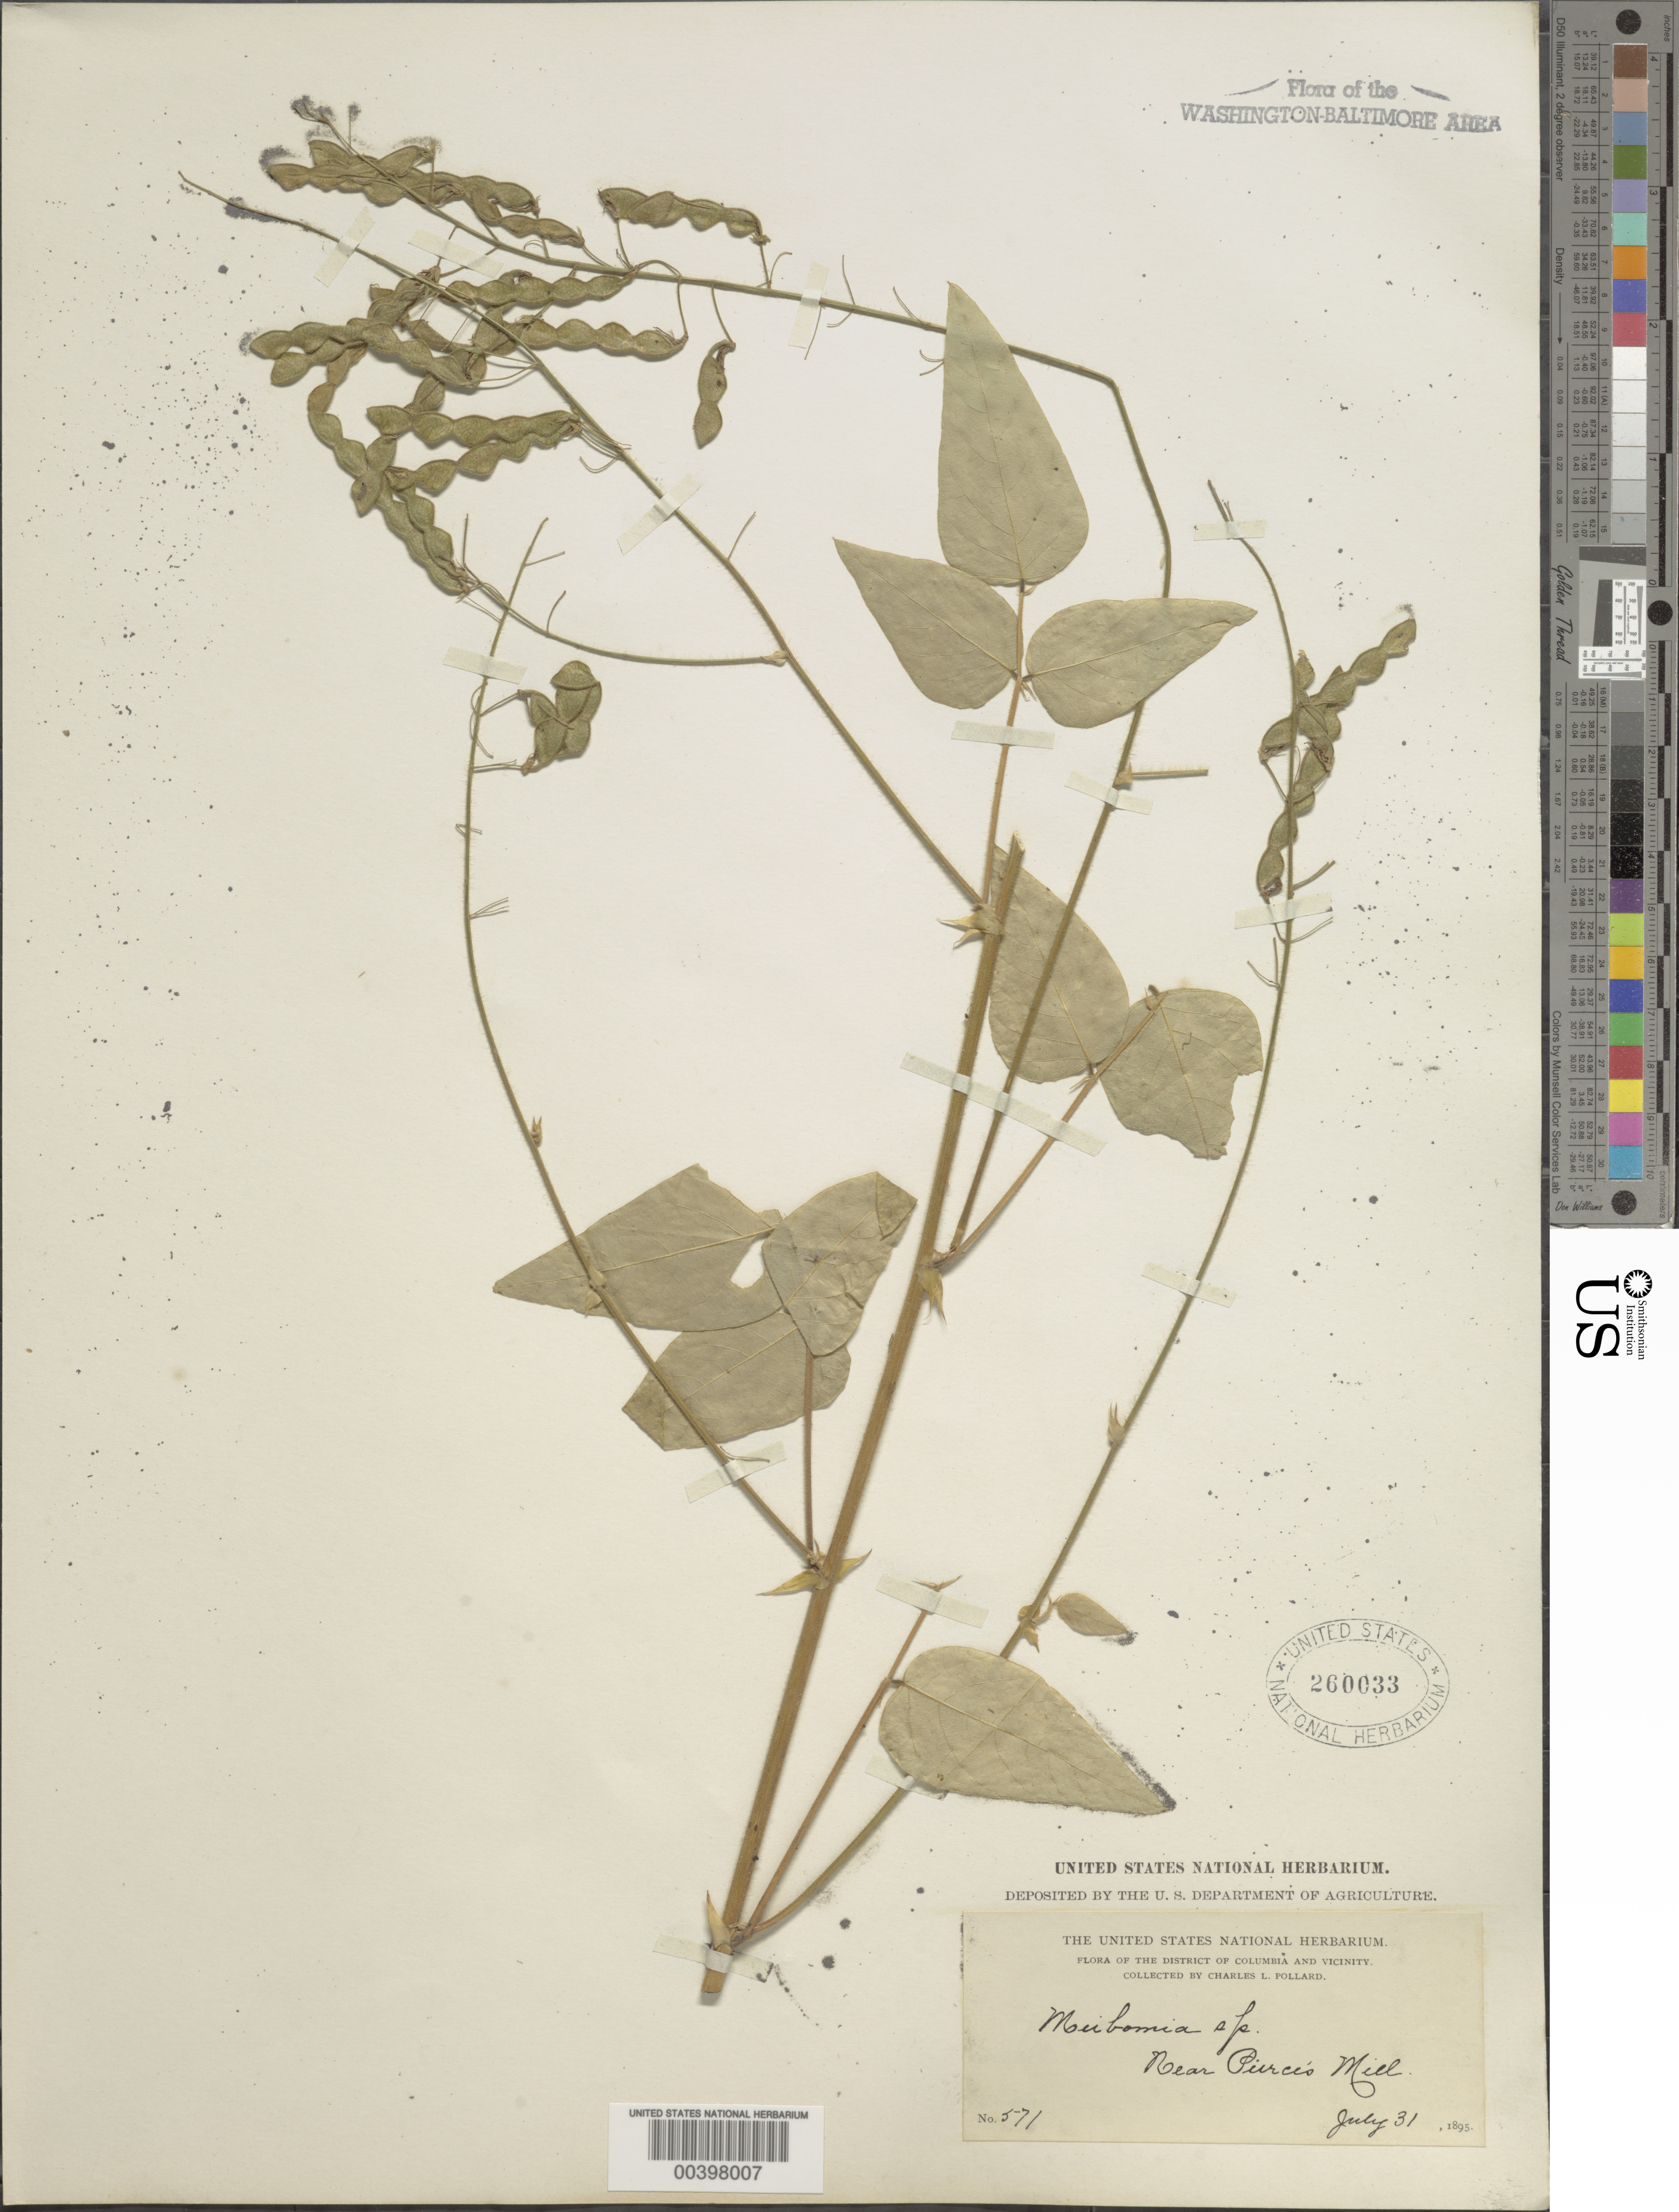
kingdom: Plantae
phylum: Tracheophyta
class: Magnoliopsida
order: Fabales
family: Fabaceae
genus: Desmodium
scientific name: Desmodium canescens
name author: (L.) DC.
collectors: C. L. Pollard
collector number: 571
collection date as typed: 31 Jul 1895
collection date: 1895-07-31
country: United States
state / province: District of Columbia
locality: Pierces Mill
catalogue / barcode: US 260033